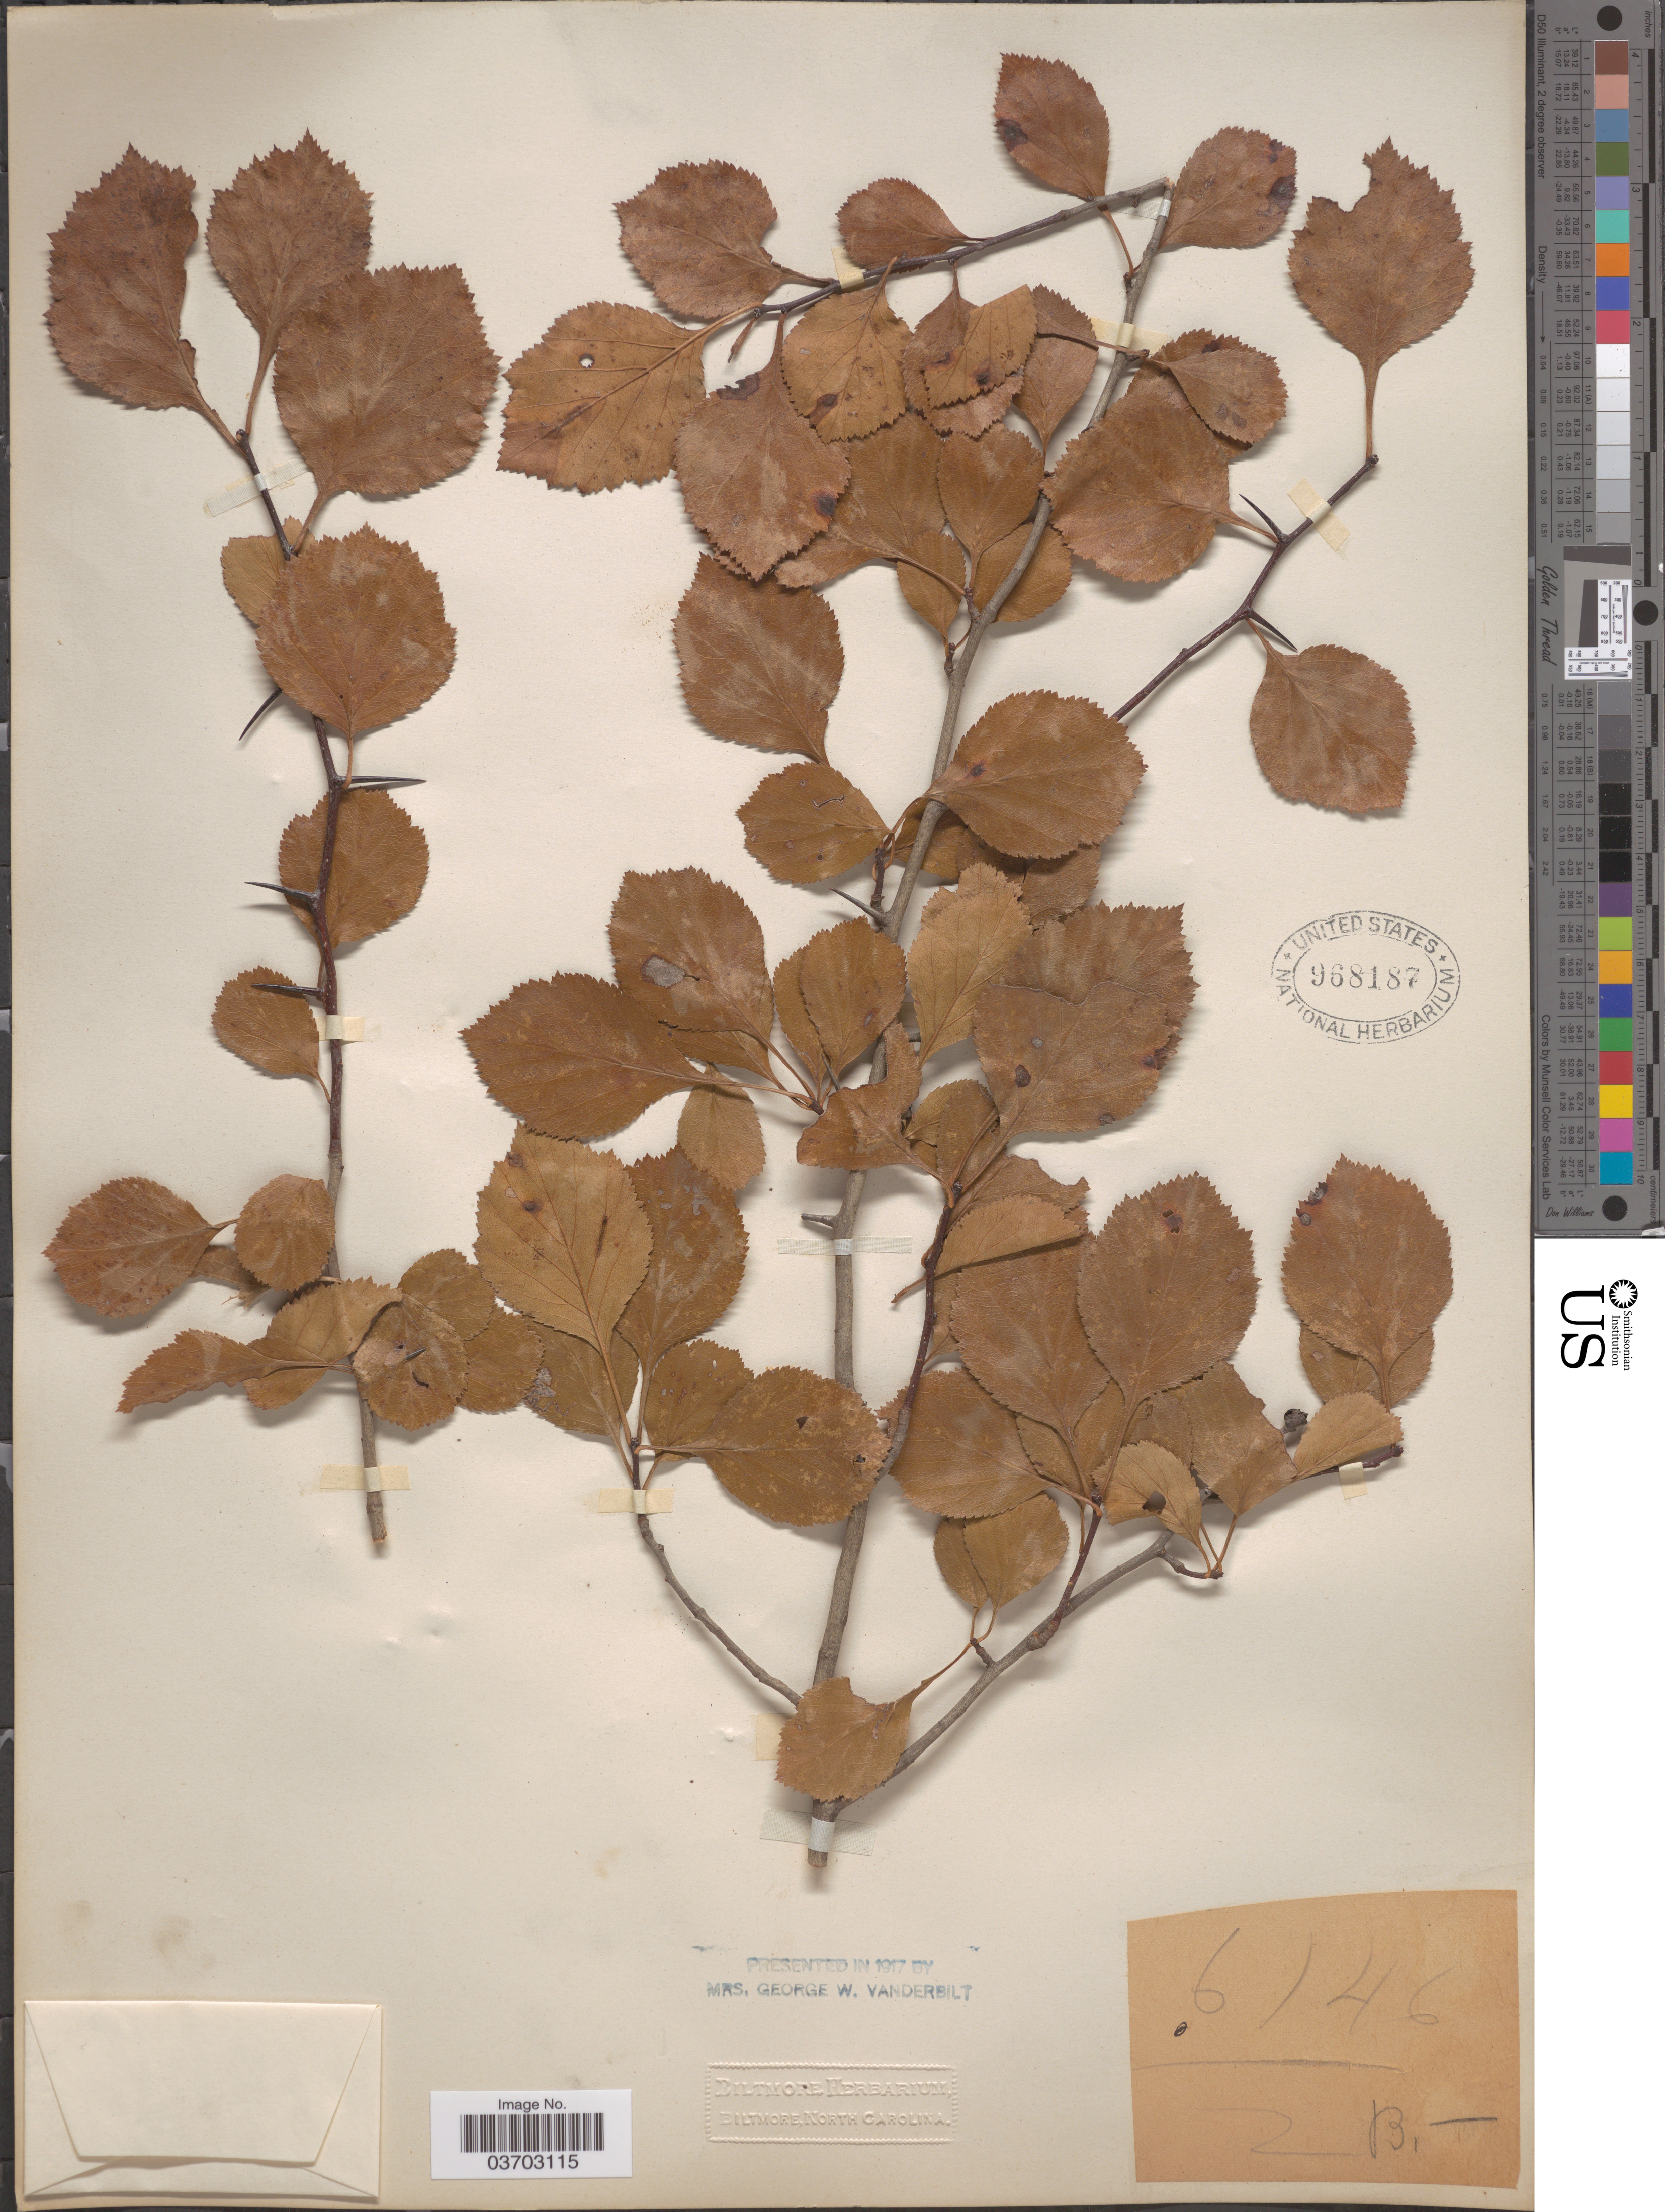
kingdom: Plantae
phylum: Tracheophyta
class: Magnoliopsida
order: Rosales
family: Rosaceae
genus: Crataegus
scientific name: Crataegus sp.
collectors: ex herb. Biltmore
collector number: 6146/2B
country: United States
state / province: North Carolina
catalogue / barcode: US 968187